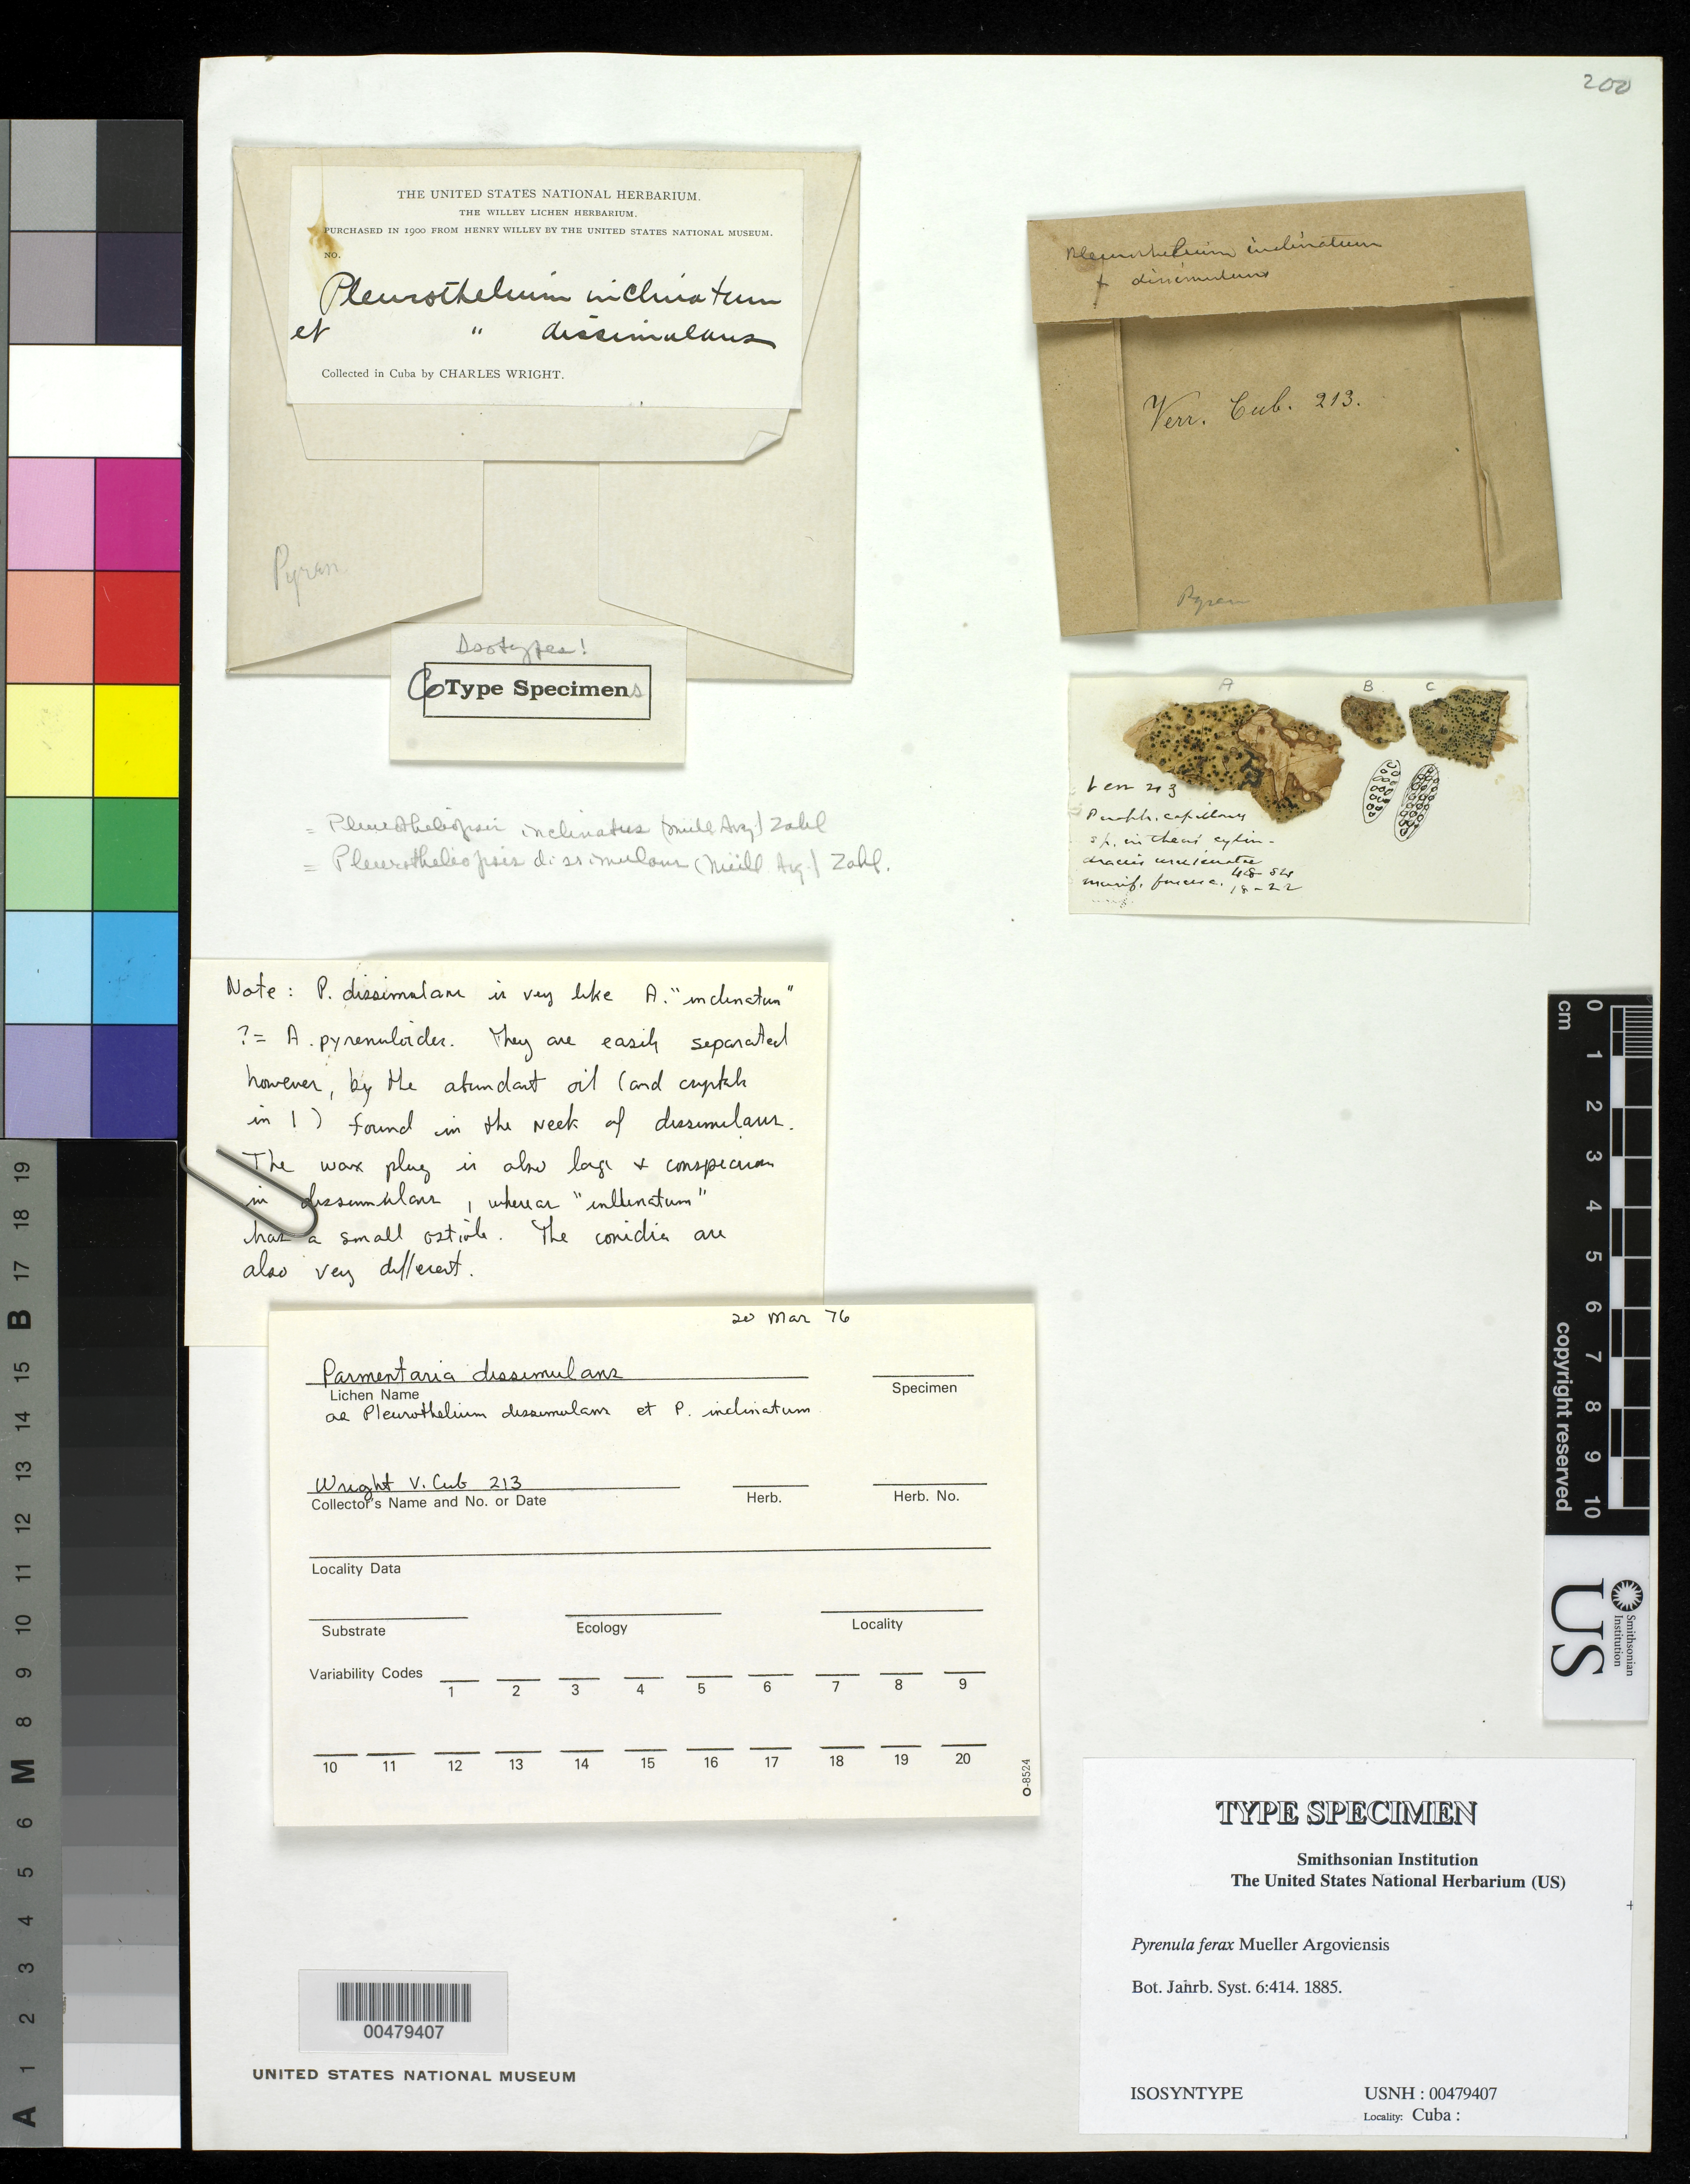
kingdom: Fungi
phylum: Ascomycota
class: Eurotiomycetes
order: Pyrenulales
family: Pyrenulaceae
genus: Pyrenula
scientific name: Pyrenula ferax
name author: Müll. Arg.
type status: Isosyntype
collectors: C. Wright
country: Cuba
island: Greater Antilles